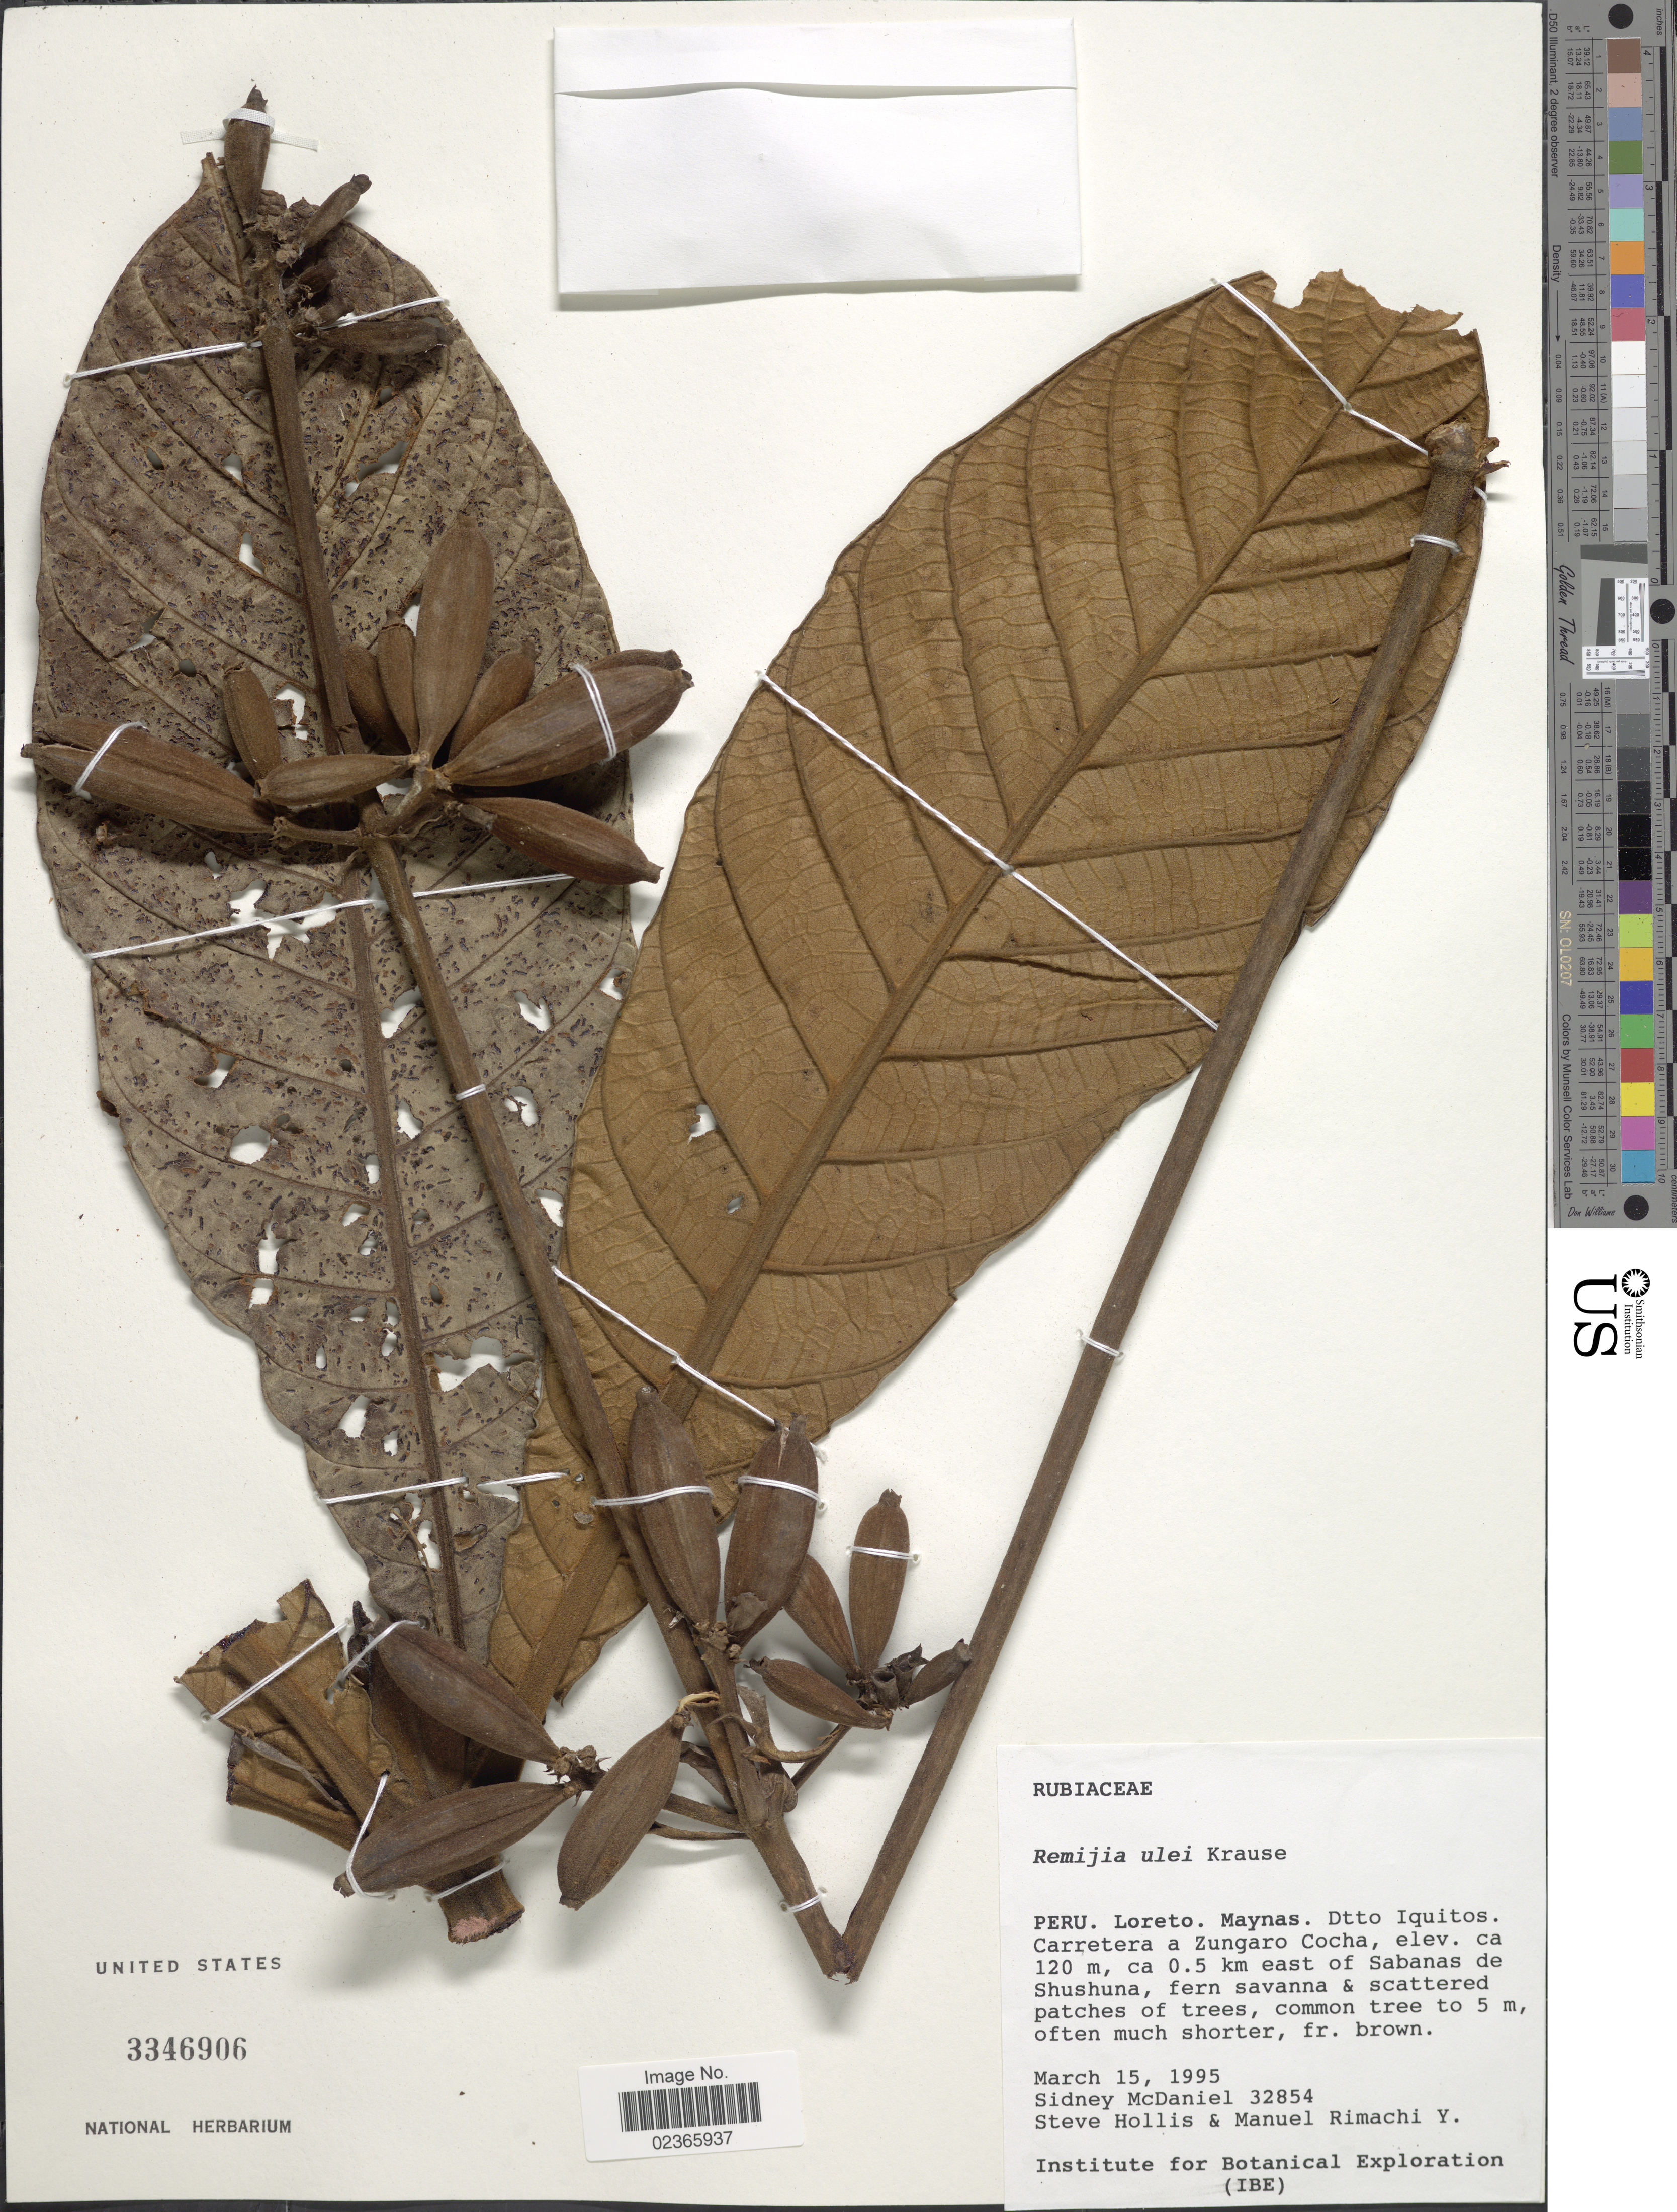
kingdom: Plantae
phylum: Tracheophyta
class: Magnoliopsida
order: Gentianales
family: Rubiaceae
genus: Remijia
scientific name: Remijia ulei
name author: K. Krause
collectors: S. McDaniel, S. Hollis & M. Rimachi Y.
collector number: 32854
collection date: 1995-03-15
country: Peru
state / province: Loreto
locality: Maynas. Dtto Iquitos. Carreteras a Zungaro Cocha. 0.5 km east of Sabanas de Shushuna.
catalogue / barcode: US 3346906